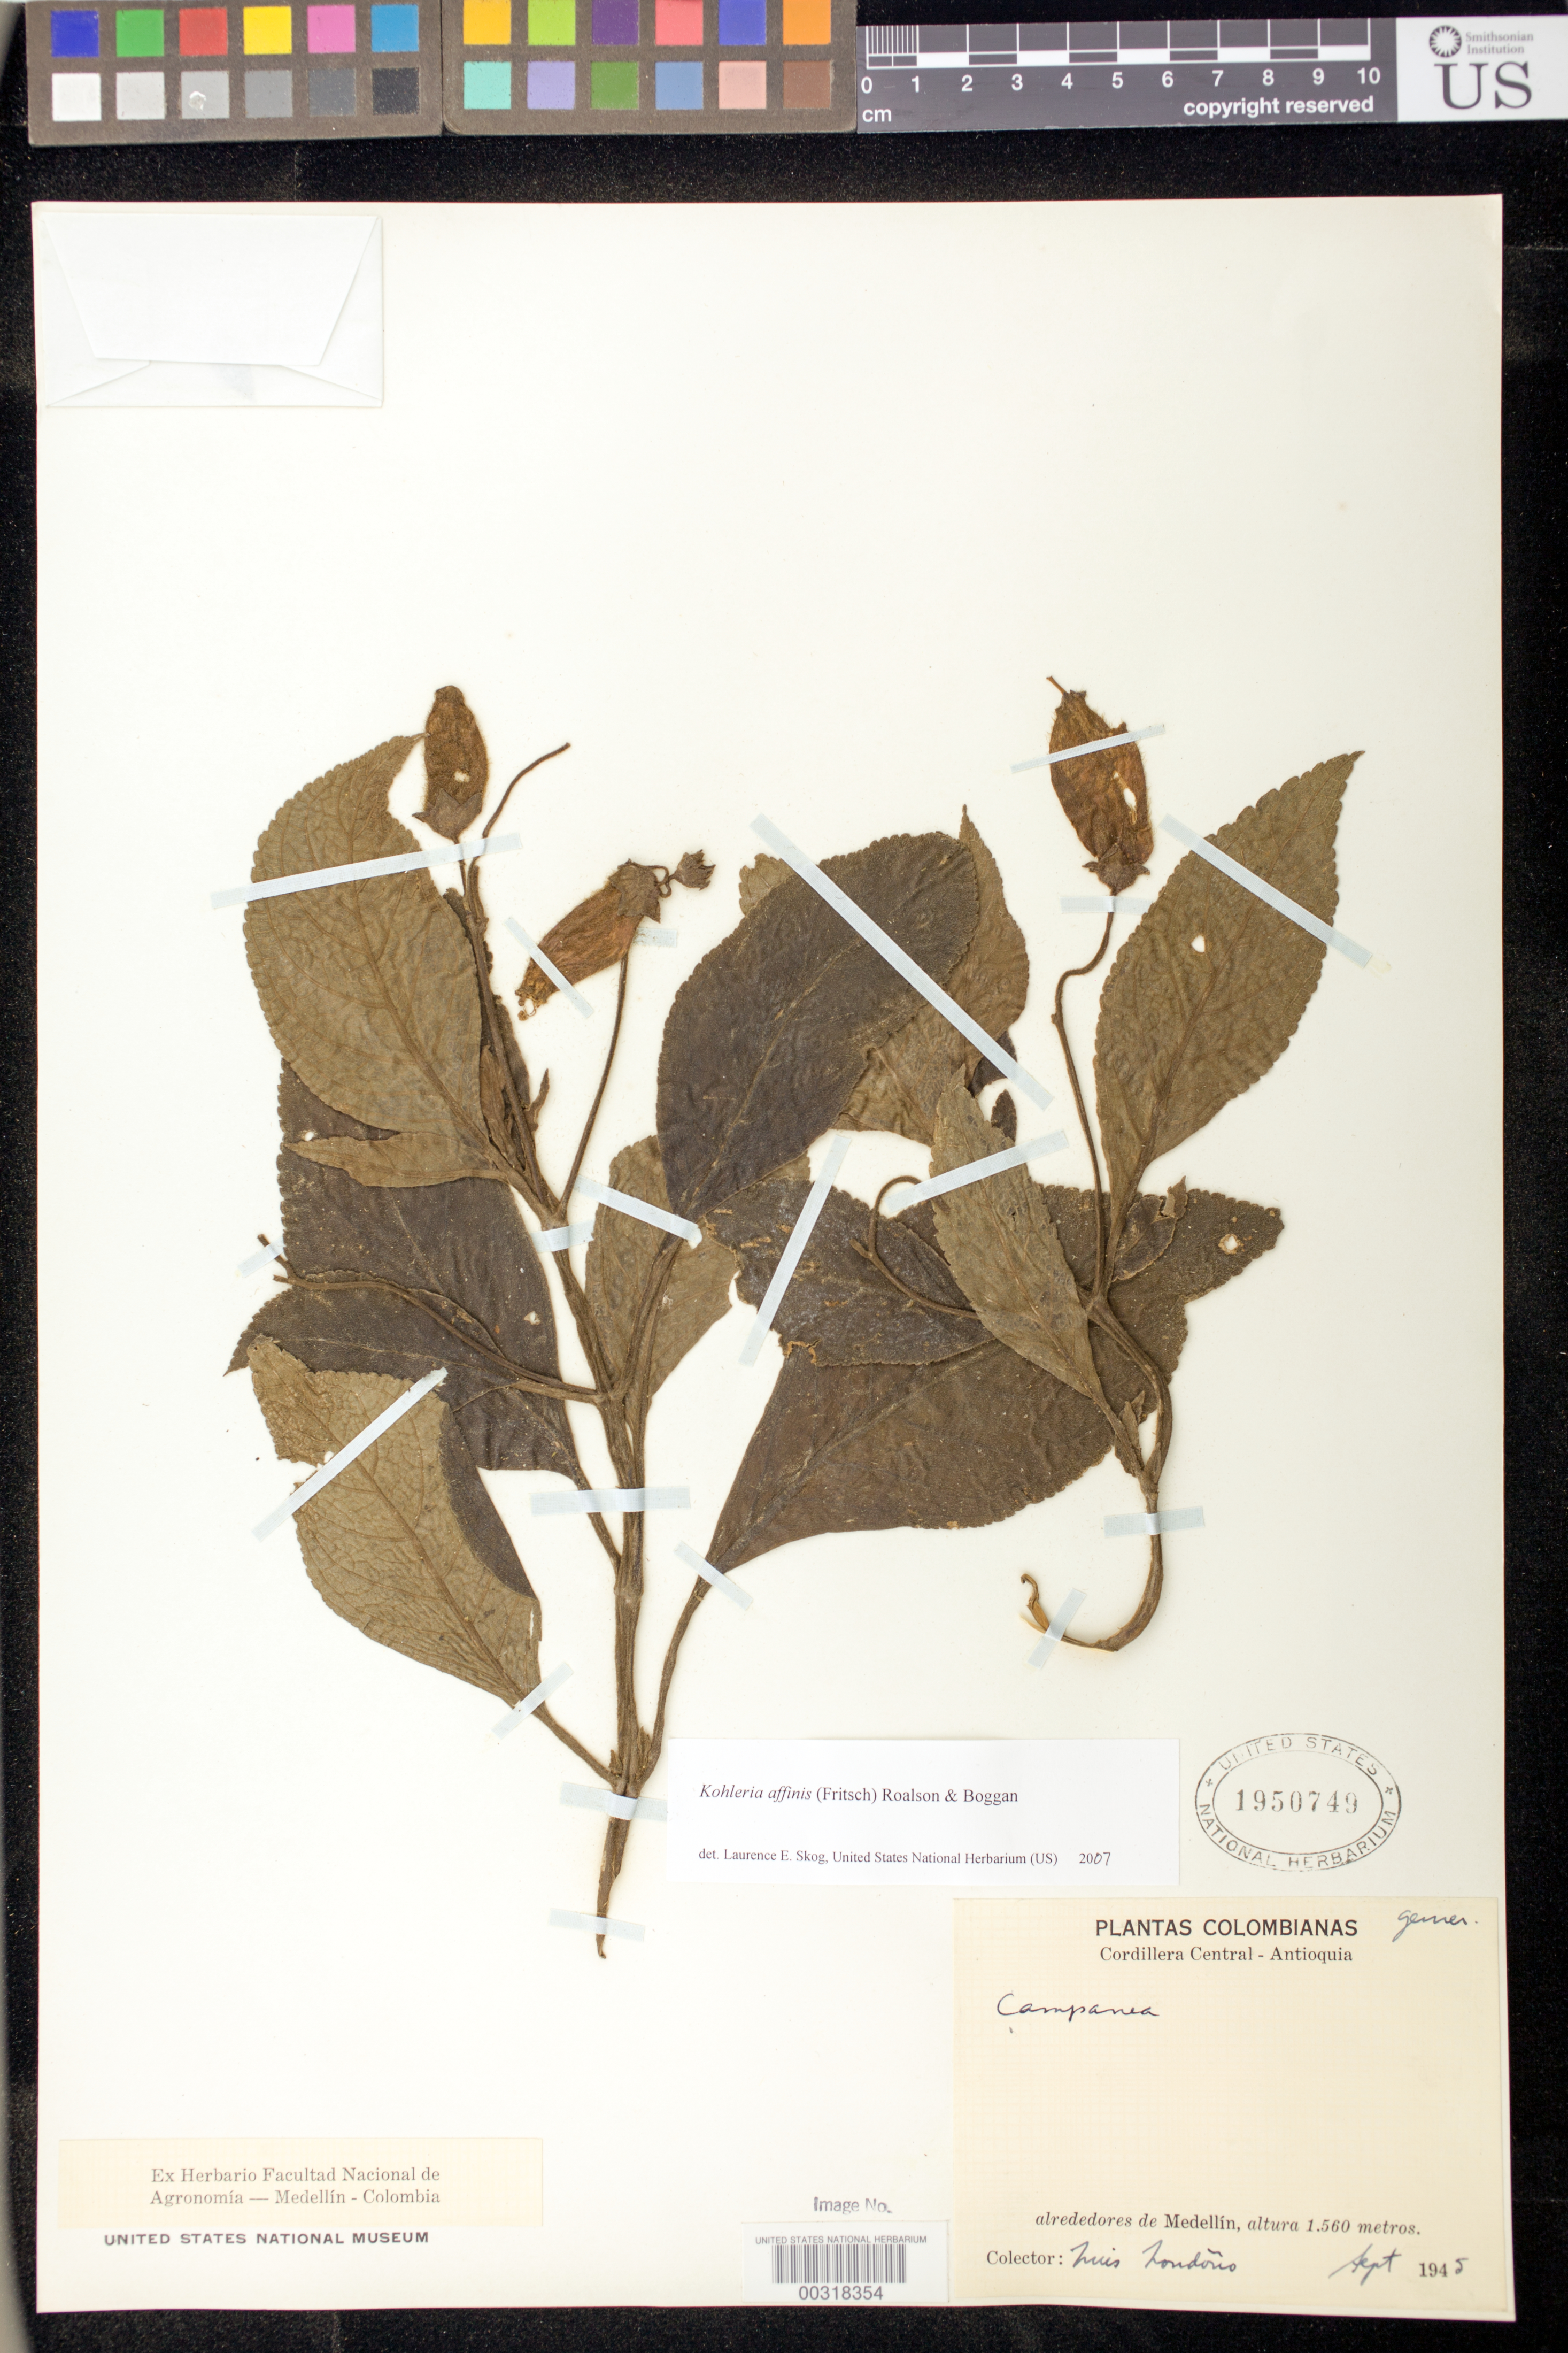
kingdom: Plantae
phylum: Tracheophyta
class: Magnoliopsida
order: Lamiales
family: Gesneriaceae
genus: Kohleria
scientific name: Kohleria sp.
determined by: Boggan, J. K.; Skog, L. E.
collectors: L. Londono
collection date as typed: Sep 1945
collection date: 1945-09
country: Colombia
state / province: Antioquia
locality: Cordillera Central, environs of Medellin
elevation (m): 1560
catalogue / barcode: US 1950749